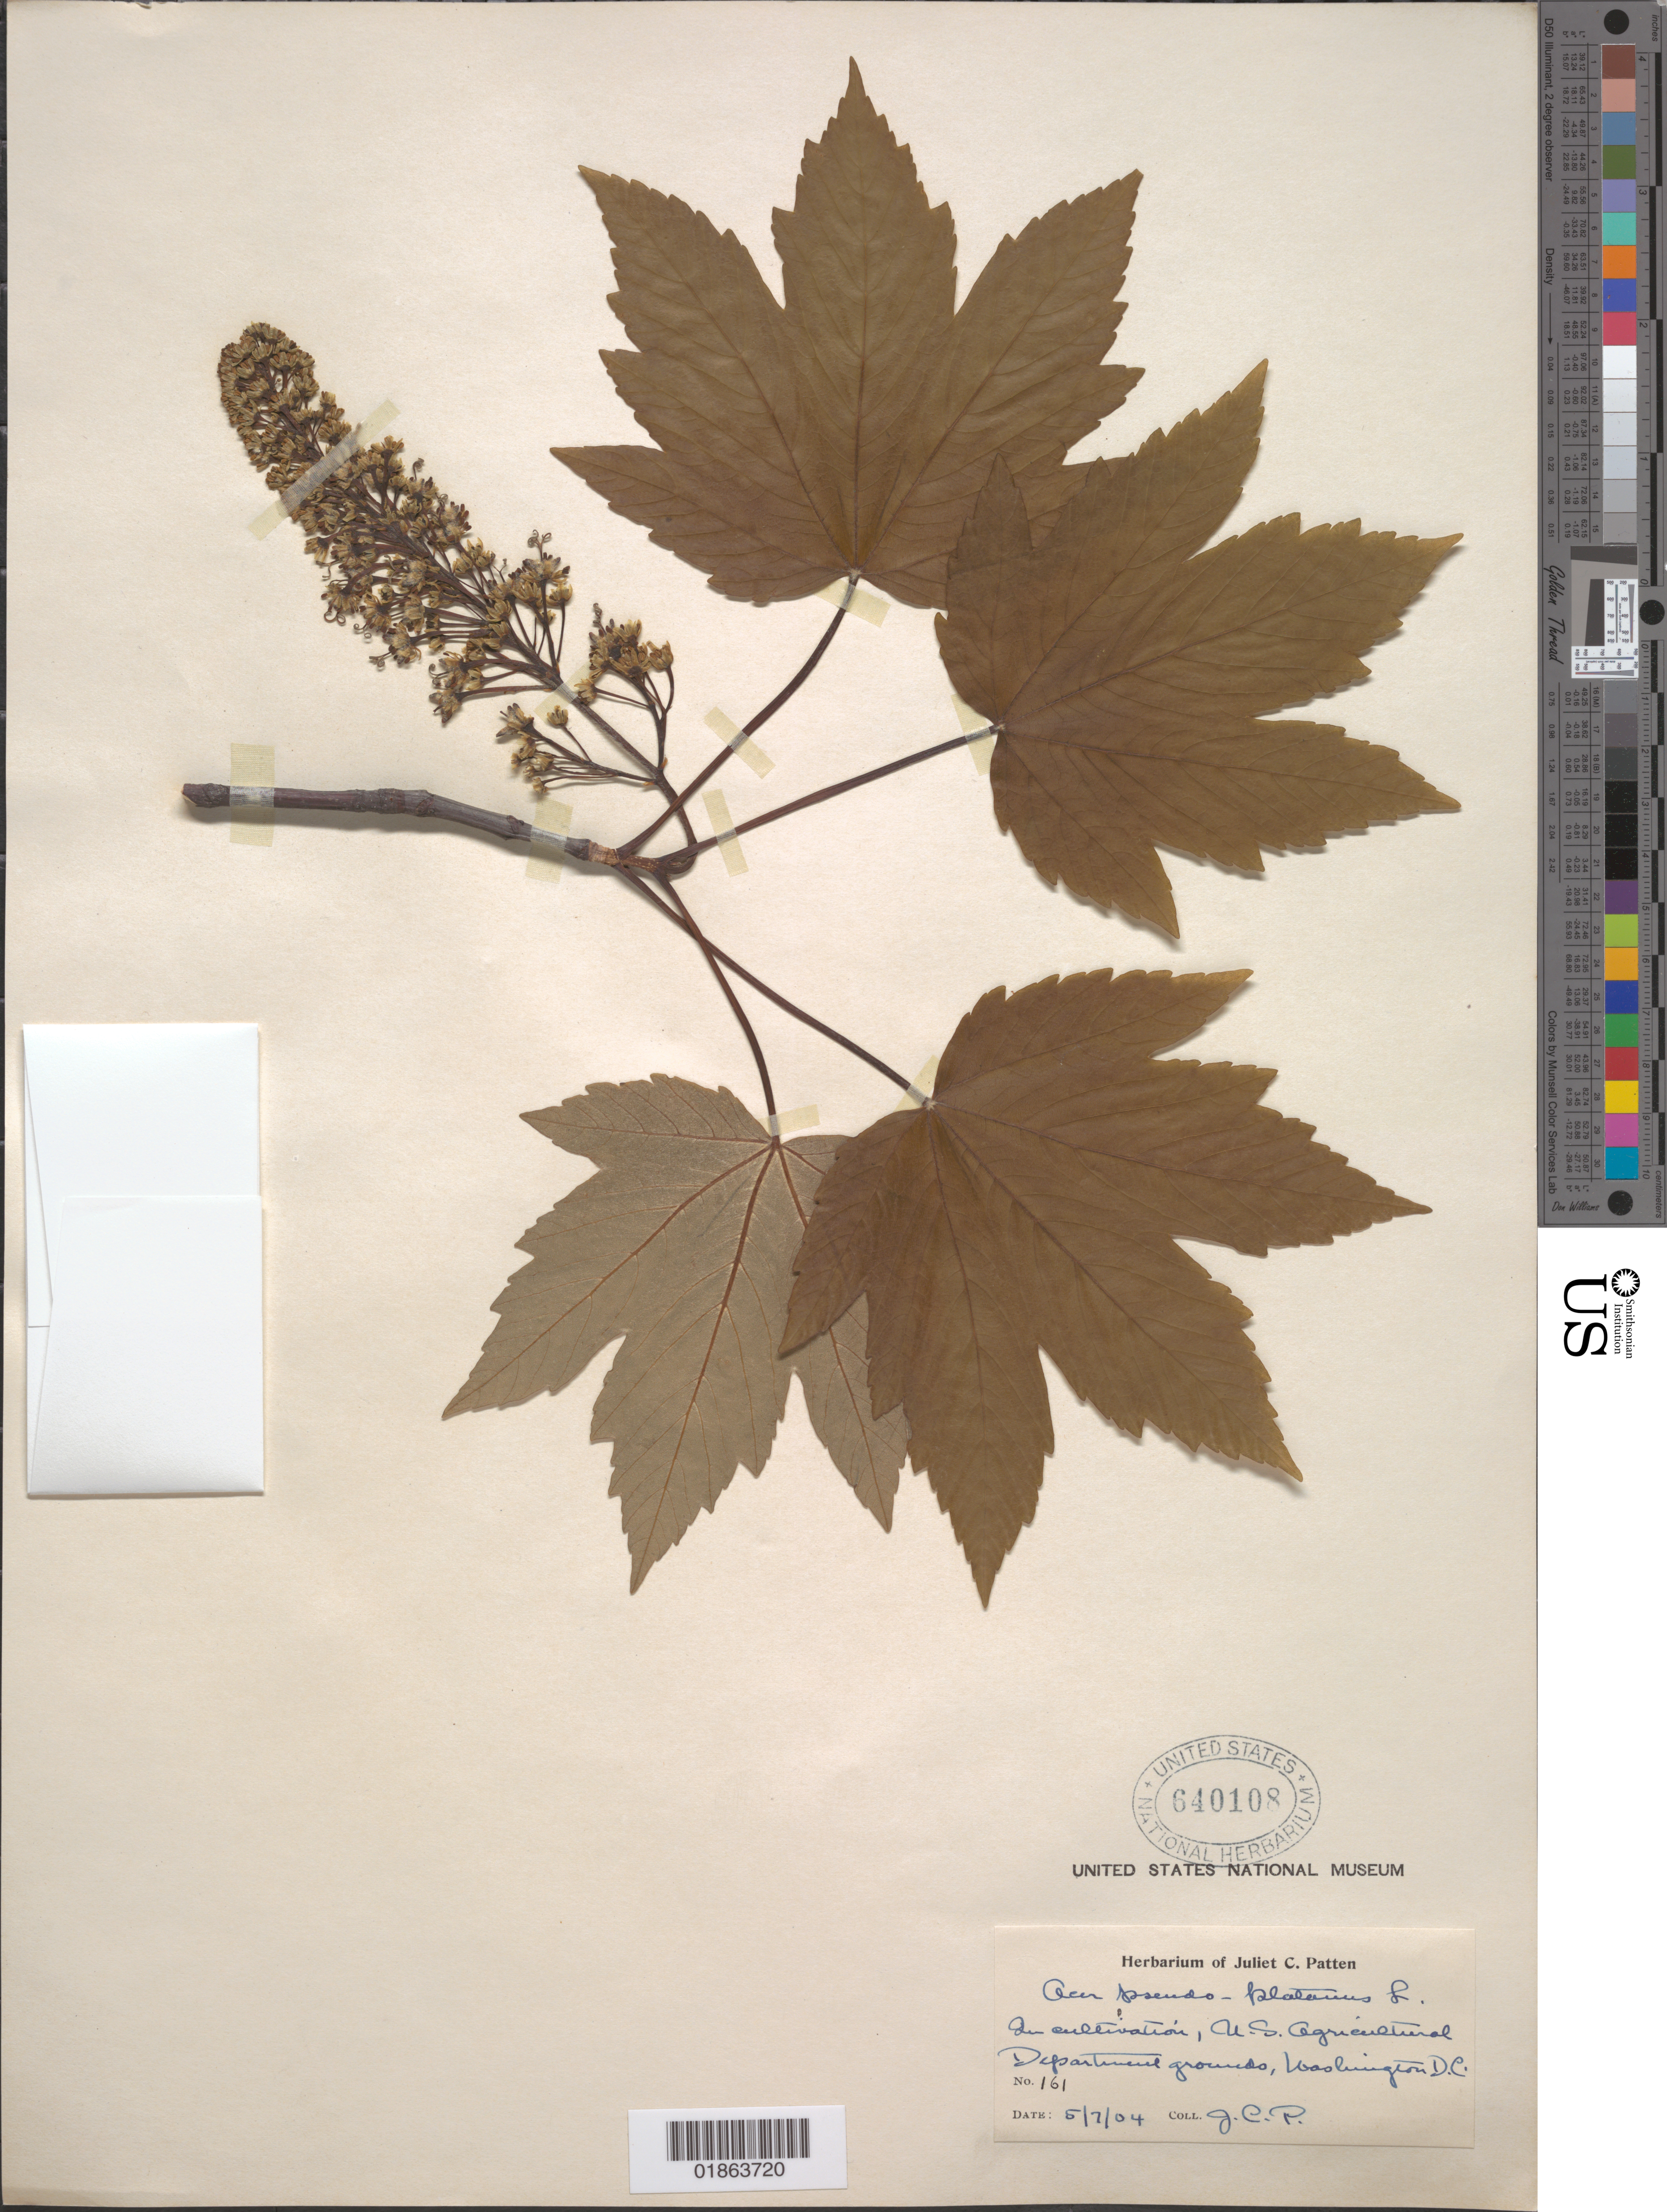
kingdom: Plantae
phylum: Tracheophyta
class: Magnoliopsida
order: Sapindales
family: Sapindaceae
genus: Acer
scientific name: Acer pseudoplatanus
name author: L.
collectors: J. Patten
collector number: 161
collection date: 1904-05-07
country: United States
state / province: District of Columbia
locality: U.S. Agricultural Deptartment grounds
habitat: Cultivated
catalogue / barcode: US 640108